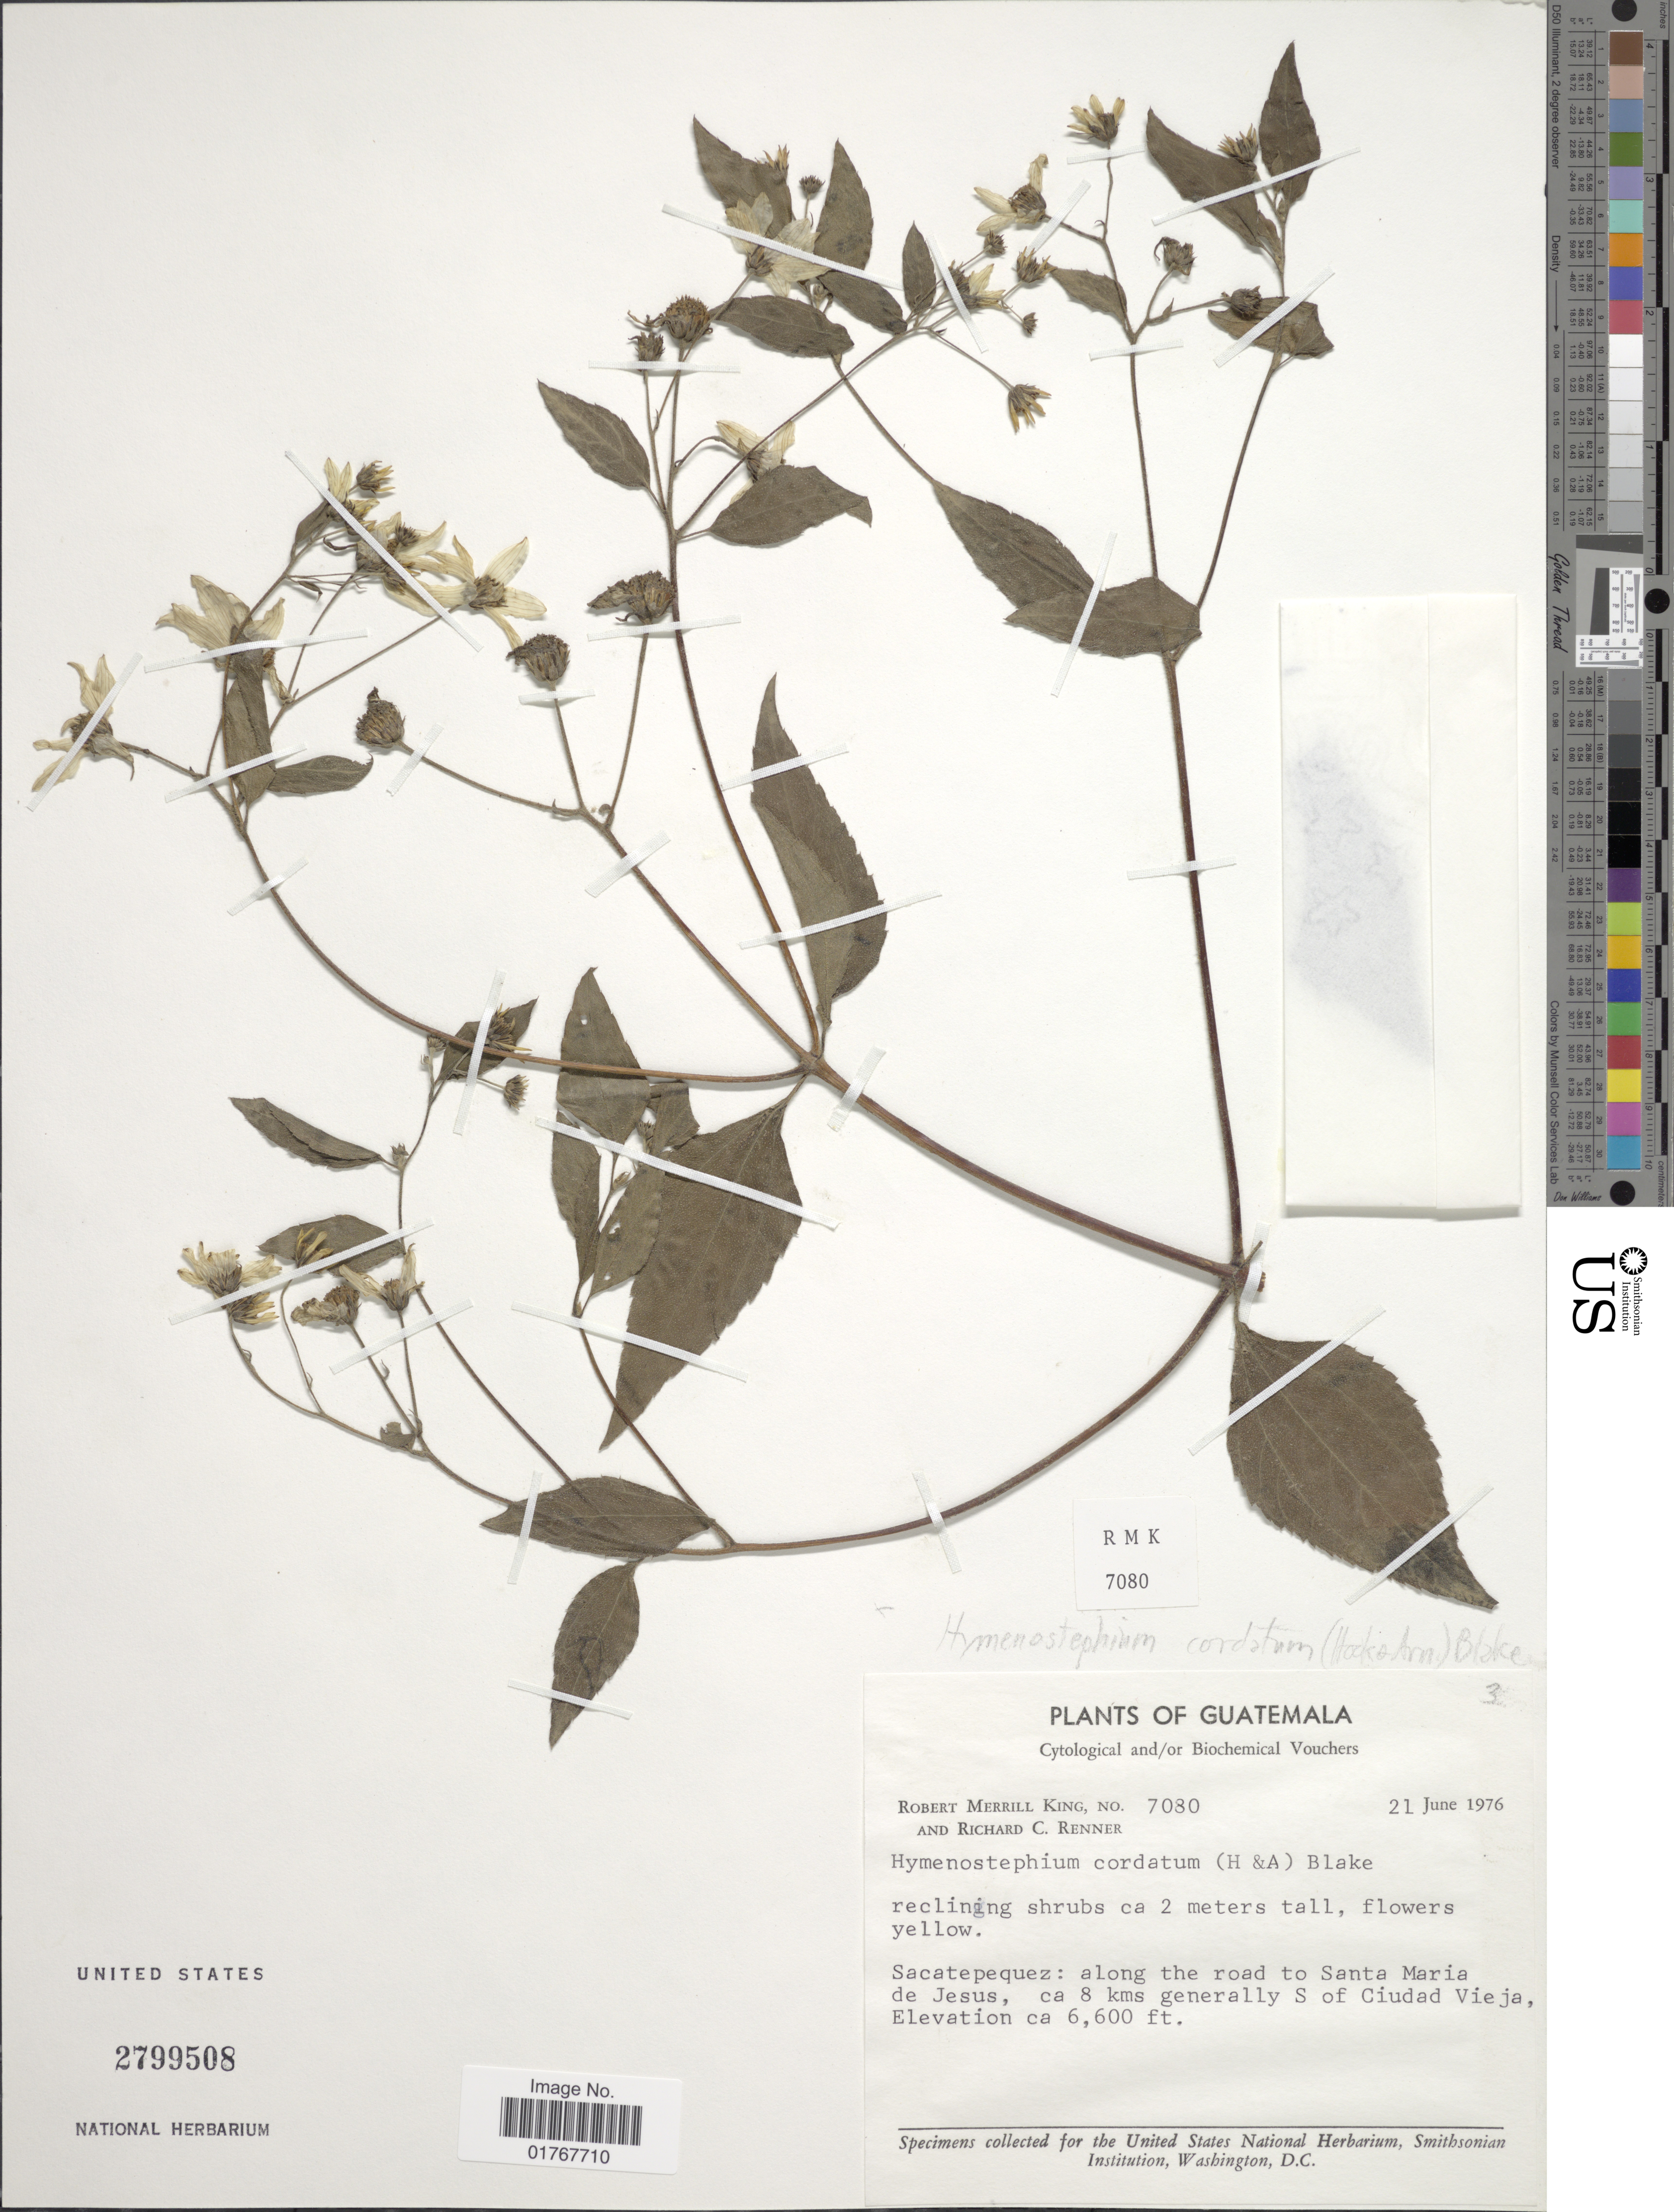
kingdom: Plantae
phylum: Tracheophyta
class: Magnoliopsida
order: Asterales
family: Asteraceae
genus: Viguiera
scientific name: Viguiera cordata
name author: (Hook. & Arn.) D'Arcy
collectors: R. M. King & R. C. Renner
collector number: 7080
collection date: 1976-06-21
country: Guatemala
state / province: Sacatepéquez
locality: Along the road to Santa Maria de jesus, ca 8 kms generally S of Ciudad Vieja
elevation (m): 2012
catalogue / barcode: US 2799508